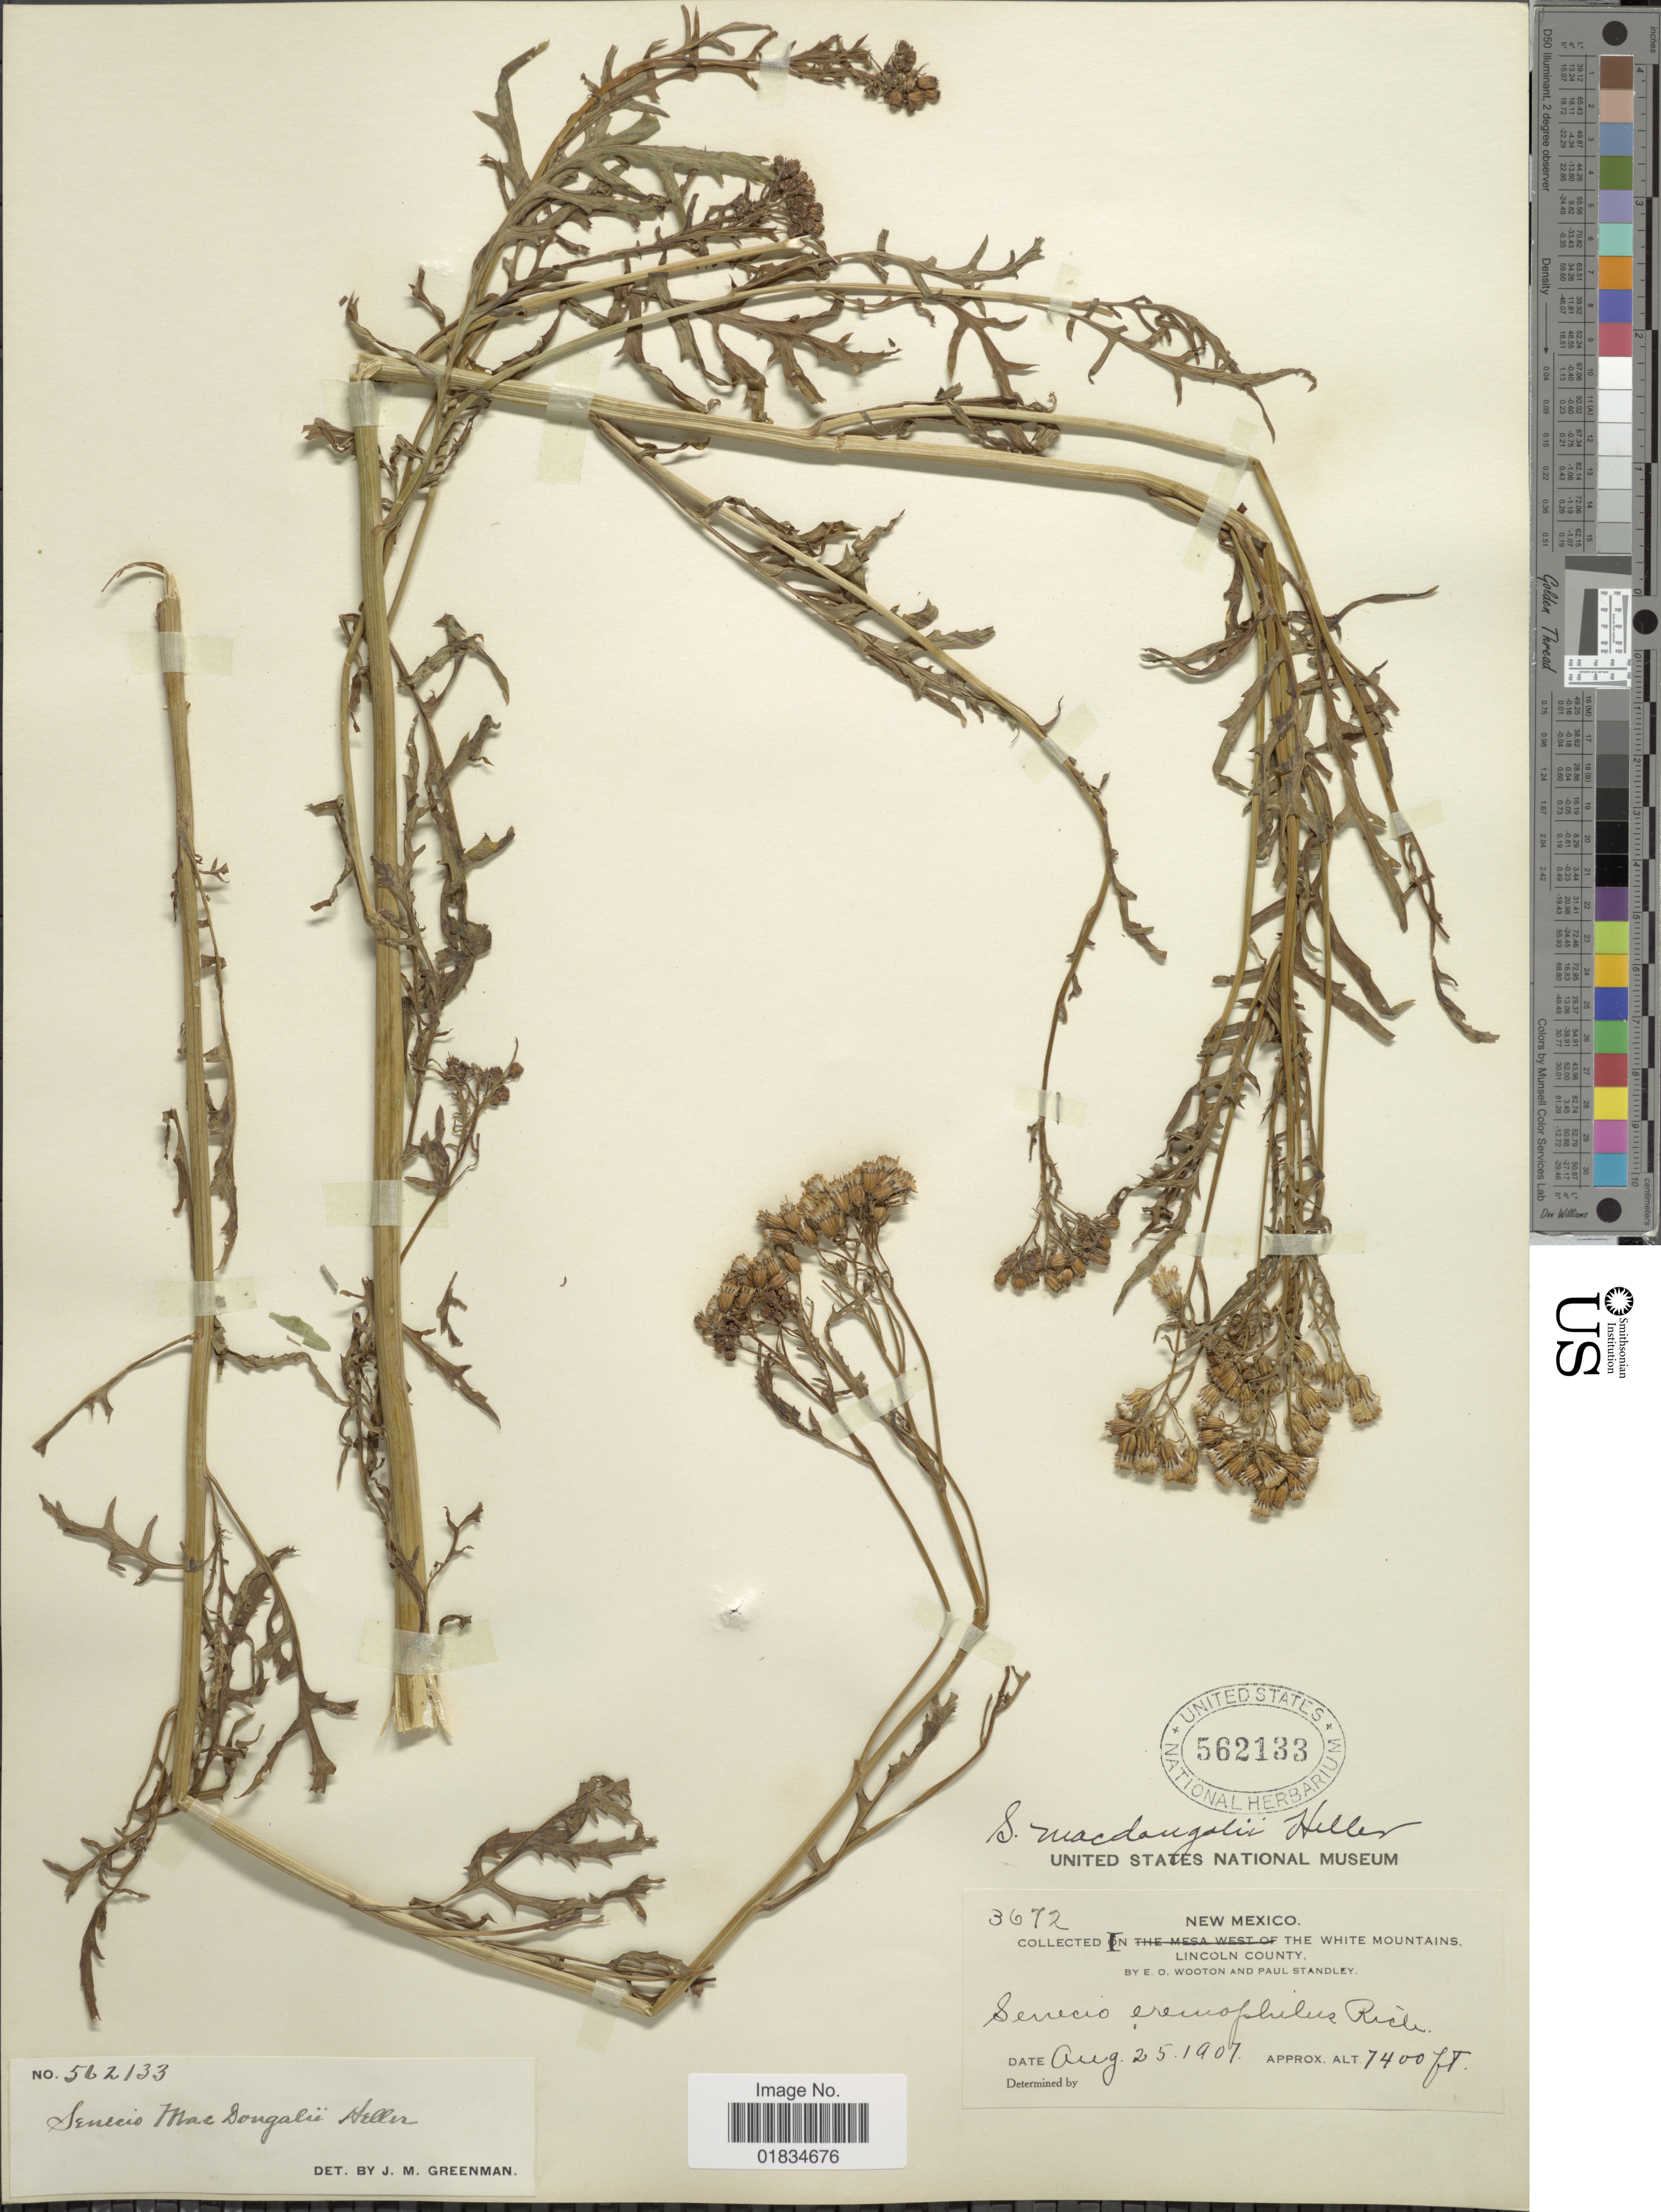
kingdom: Plantae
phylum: Tracheophyta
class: Magnoliopsida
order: Asterales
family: Asteraceae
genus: Senecio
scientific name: Senecio macdougalii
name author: A. Heller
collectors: E. O. Wooton & P. C. Standley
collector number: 3672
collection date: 1907-08-25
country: United States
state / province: New Mexico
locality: The White Mountains, Lincoln County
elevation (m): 2256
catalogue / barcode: US 562133